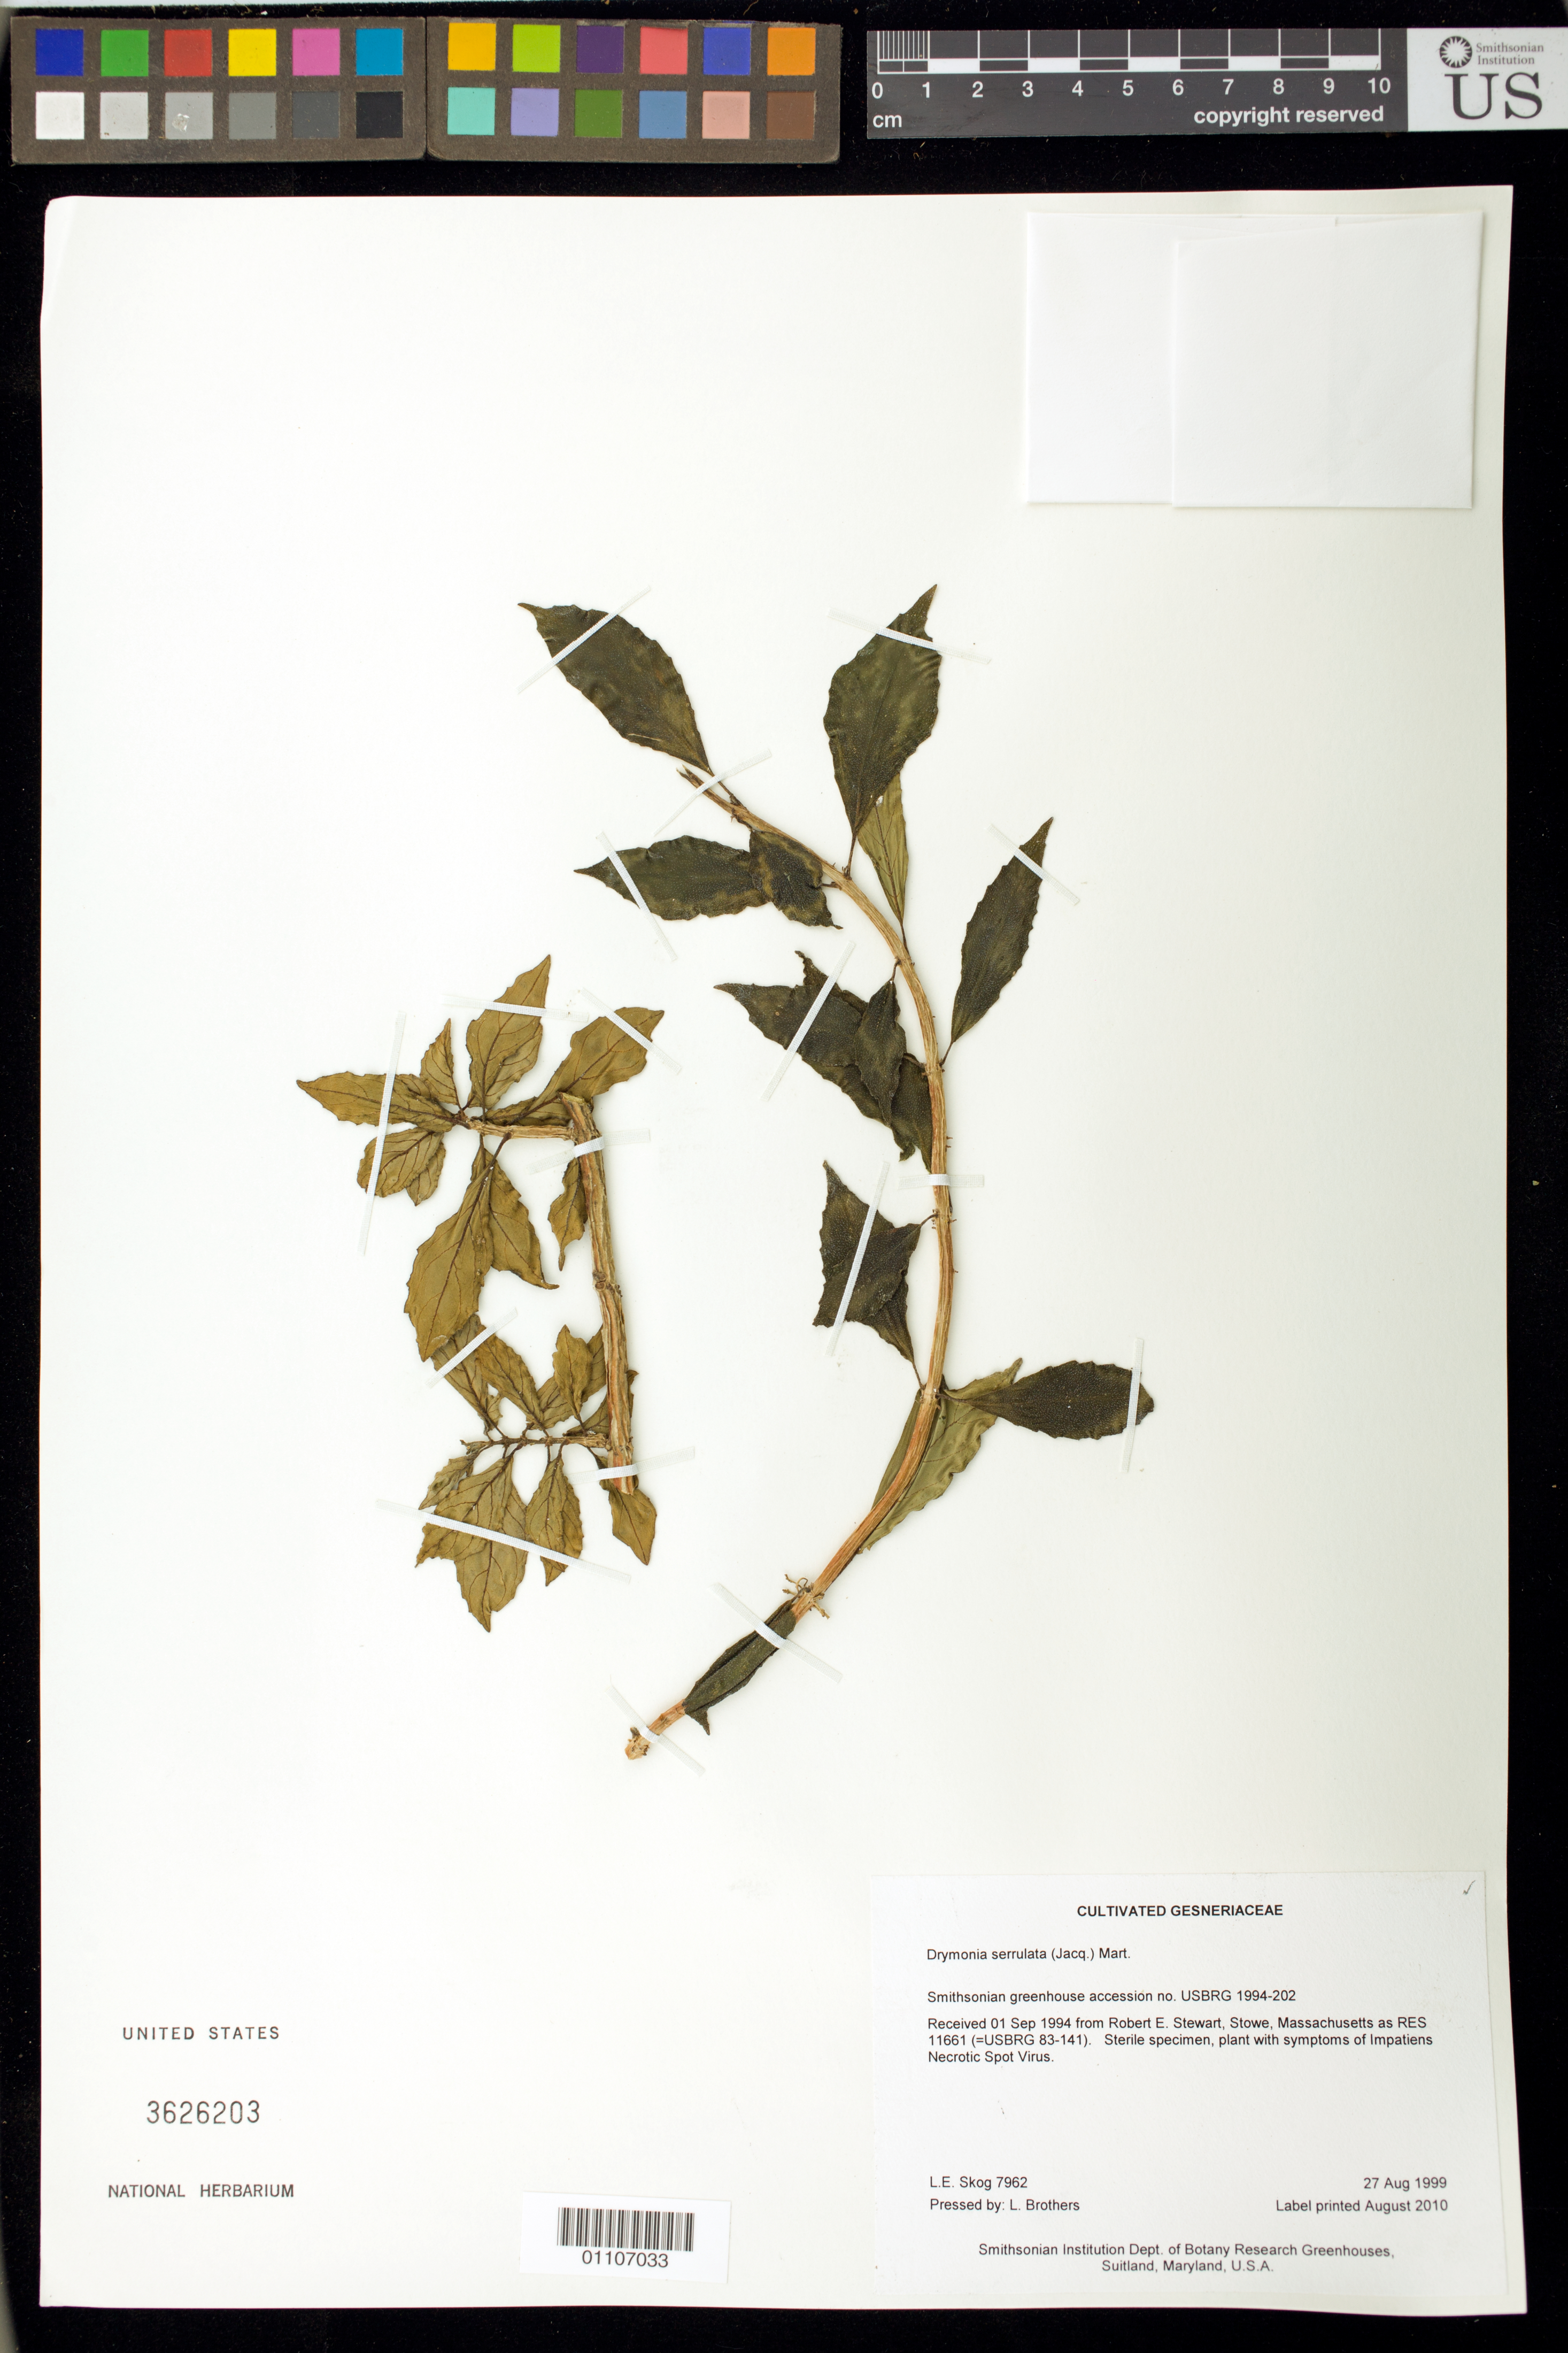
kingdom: Plantae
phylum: Tracheophyta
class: Magnoliopsida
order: Lamiales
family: Gesneriaceae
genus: Drymonia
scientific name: Drymonia serrulata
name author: (Jacq.) Mart.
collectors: L. E. Skog & L. Brothers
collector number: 7962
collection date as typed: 27 Aug 1999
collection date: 1999-08-27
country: United States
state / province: Maryland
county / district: Prince George's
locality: Smithsonian Institution Dept. of Botany Research Greenhouses, Suitland, Maryland, U.S.A.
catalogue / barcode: US 3626203